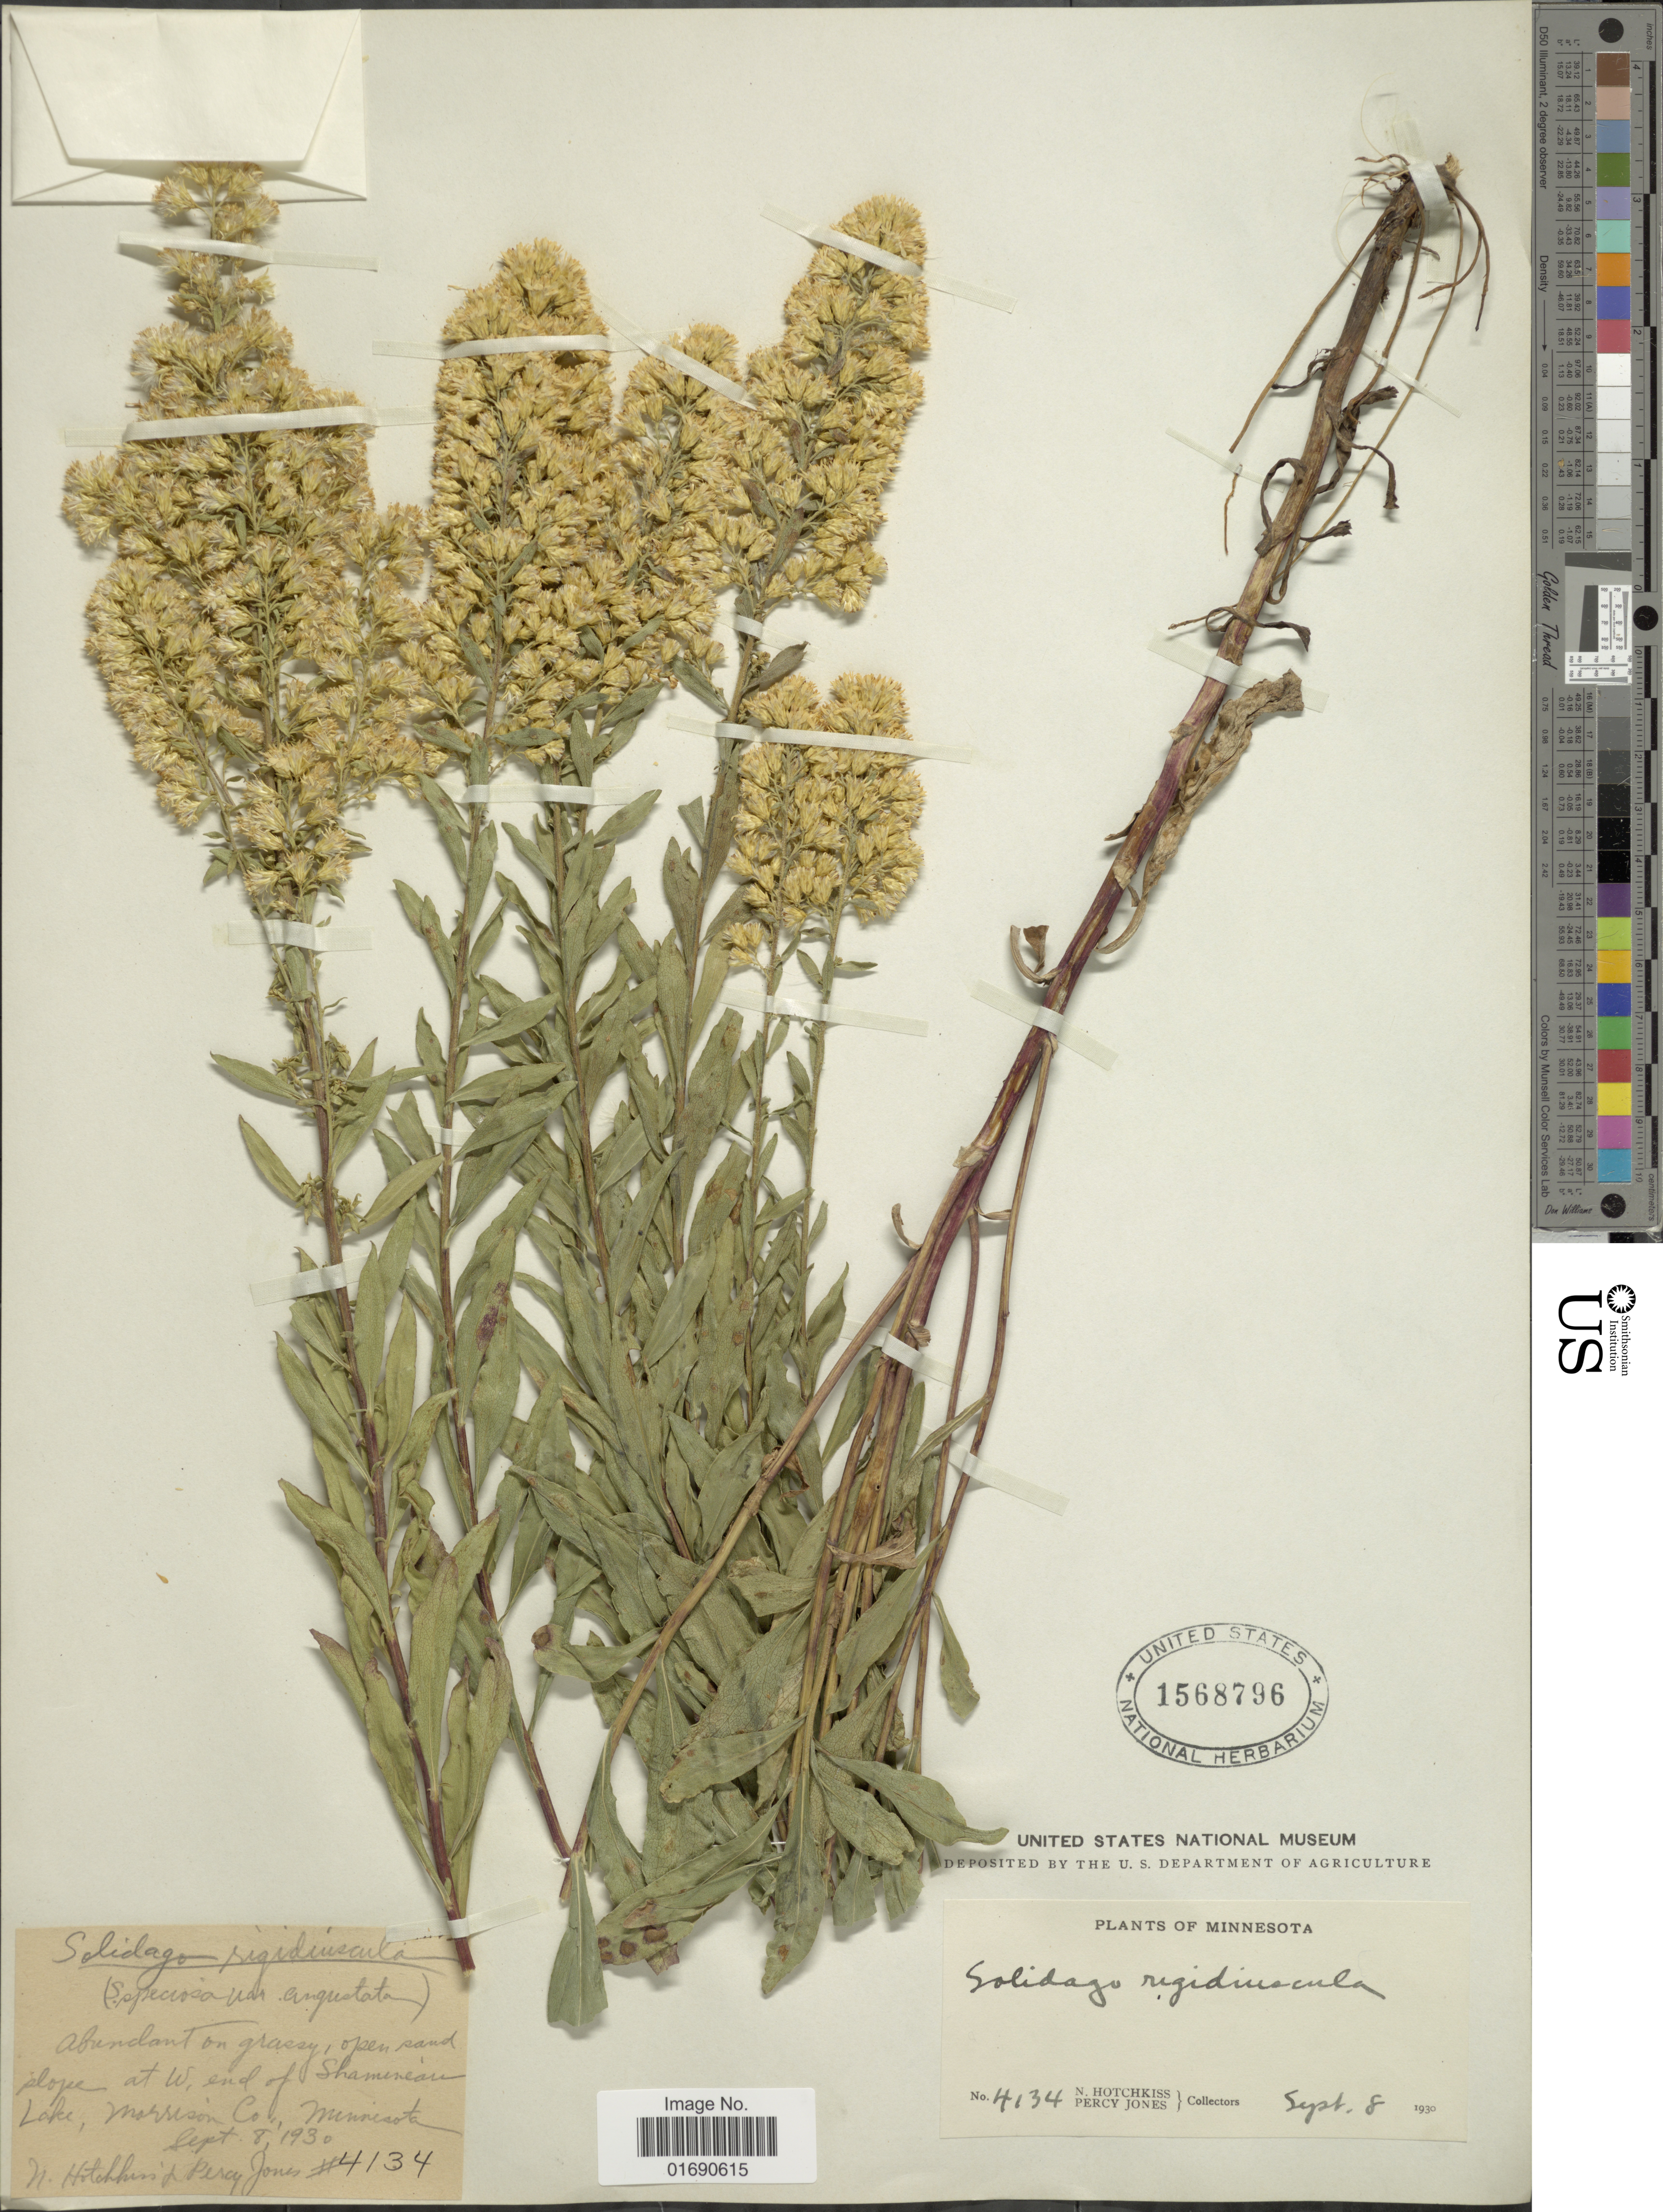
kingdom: Plantae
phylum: Tracheophyta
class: Magnoliopsida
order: Asterales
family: Asteraceae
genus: Solidago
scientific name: Solidago speciosa var. angustata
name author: Torr. & A. Gray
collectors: N. Hotchkiss & P. Jones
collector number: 4134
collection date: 1930-09-08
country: United States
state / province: Minnesota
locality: Abundant on grassy, open sand slope at W. end of Shameneau Lake, Morrison Co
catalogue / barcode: US 1568796